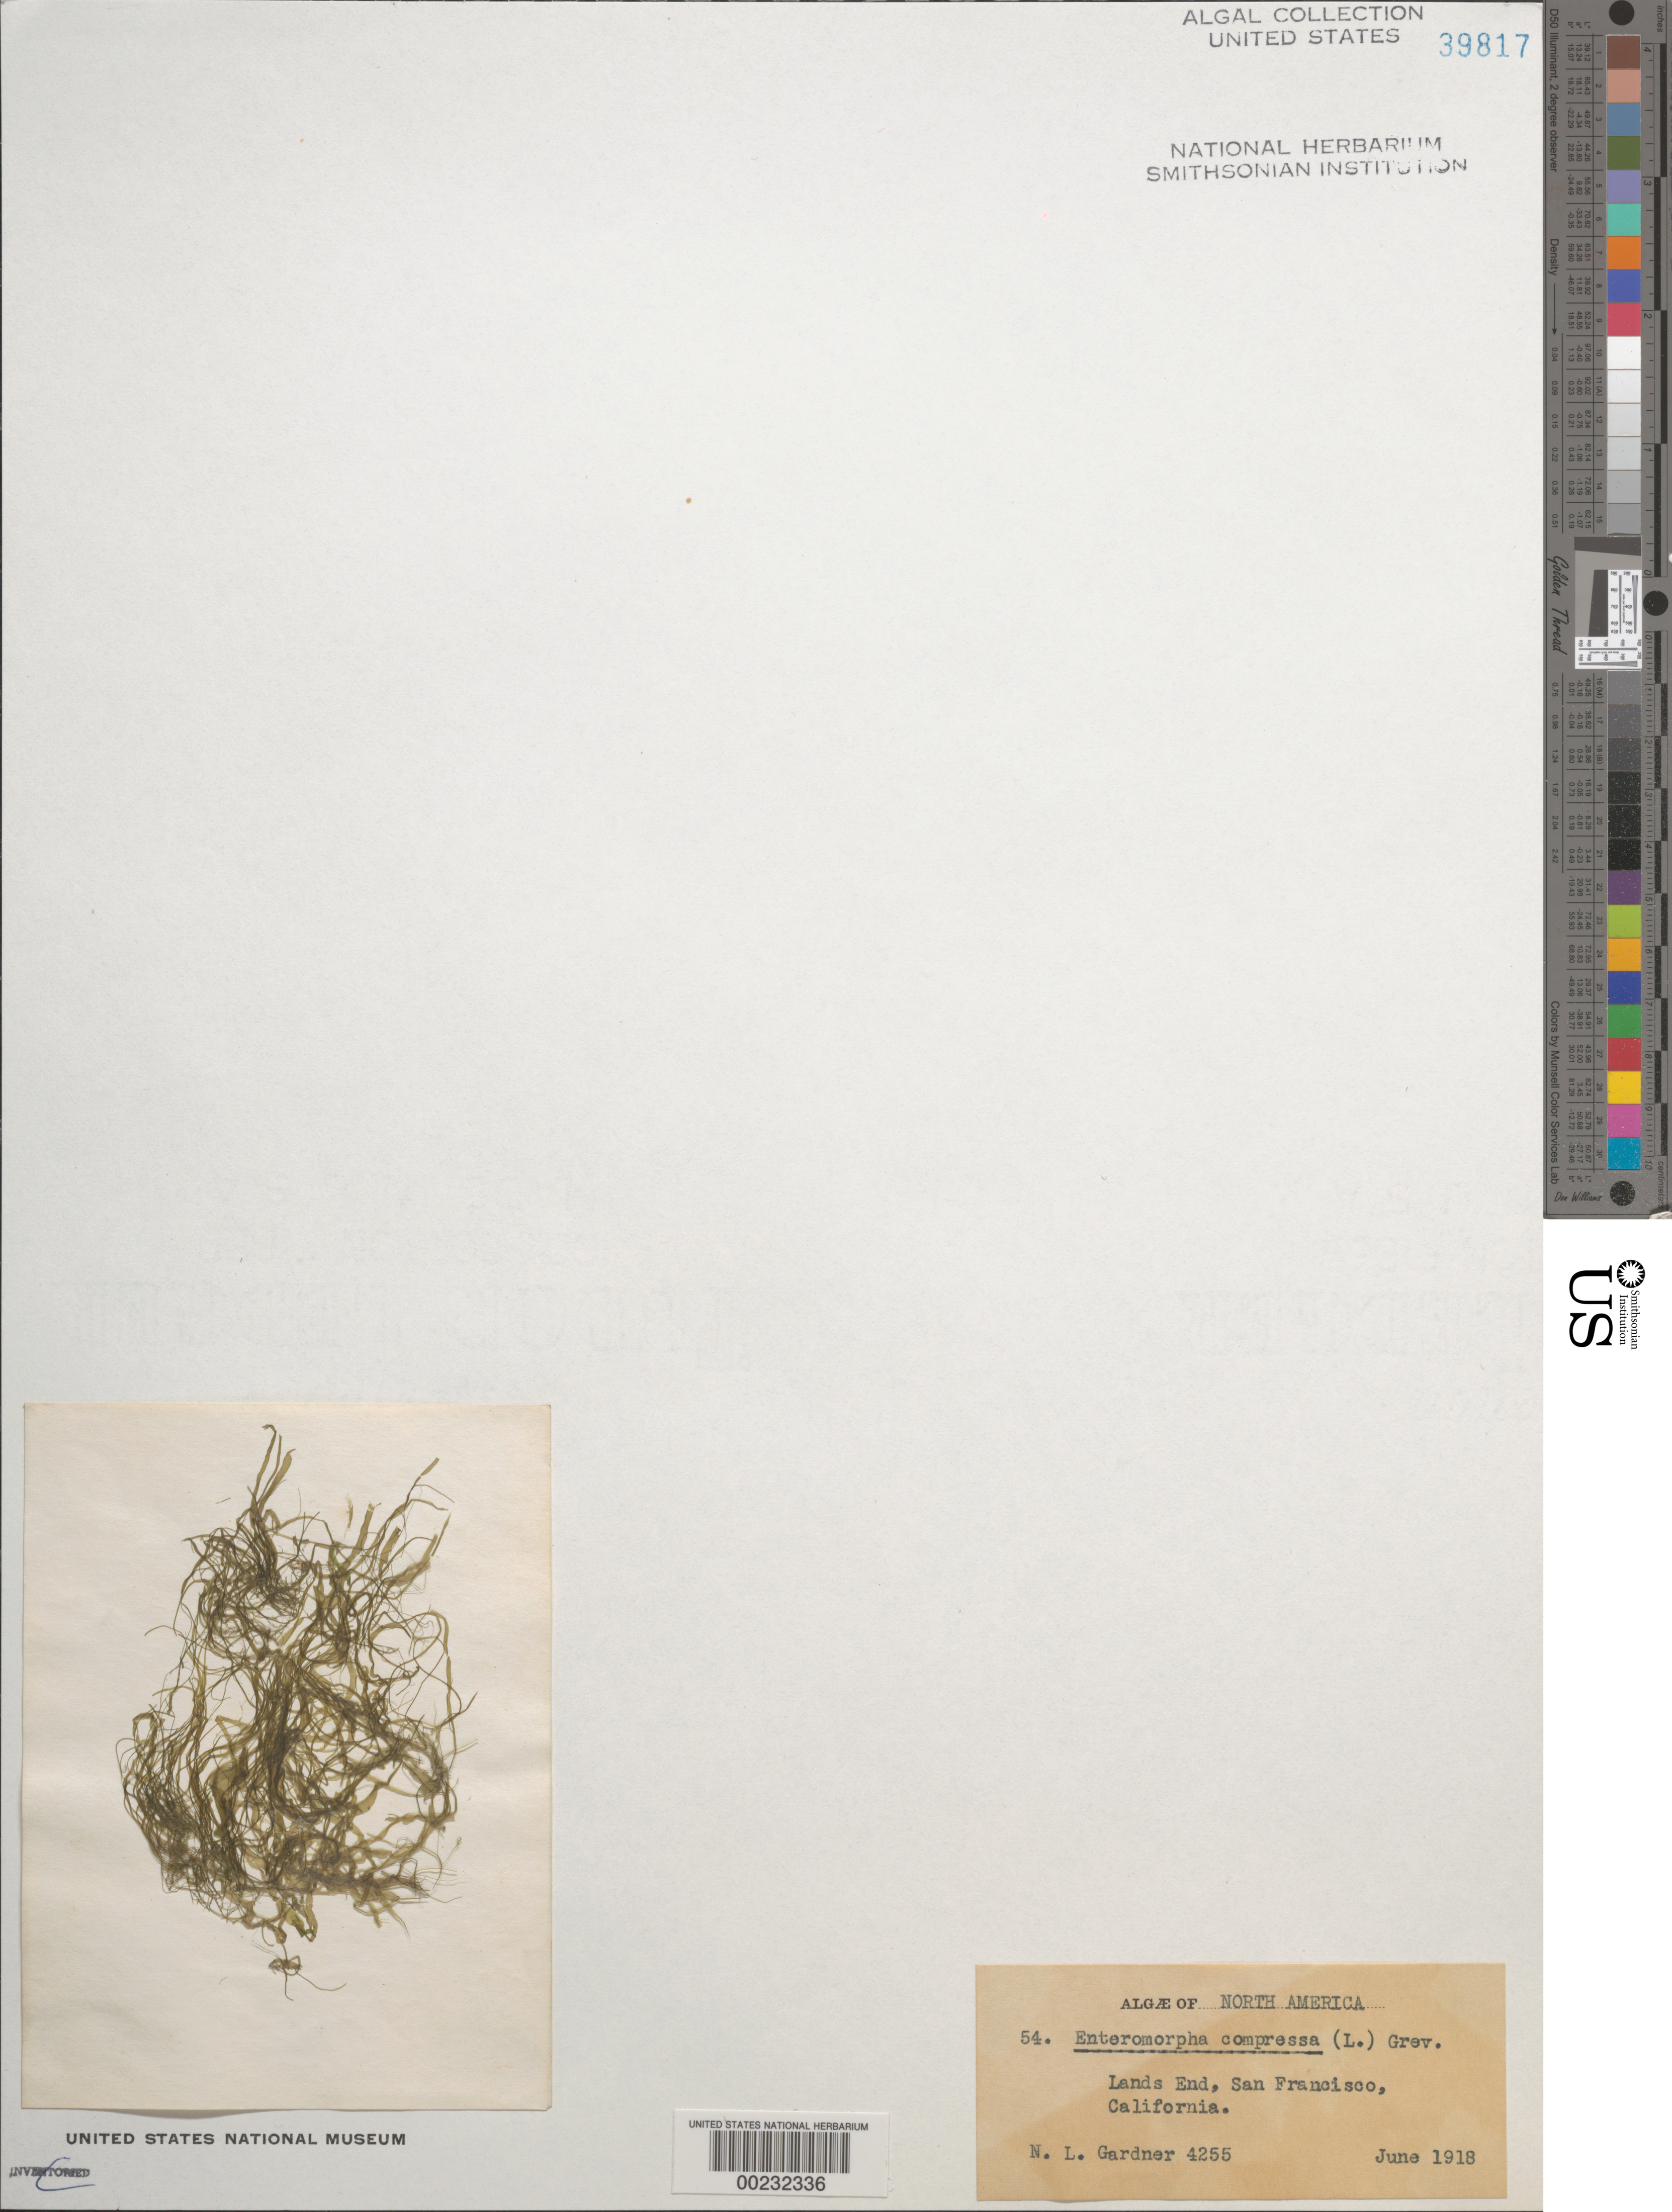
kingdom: Plantae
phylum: Chlorophyta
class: Ulvophyceae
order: Ulvales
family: Ulvaceae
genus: Ulva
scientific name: Ulva compressa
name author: L.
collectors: N. Gardner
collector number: NLG 4255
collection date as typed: Jun 1918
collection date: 1918-06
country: United States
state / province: California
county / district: San Francisco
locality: San Francisco, Lands End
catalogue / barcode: US 39817